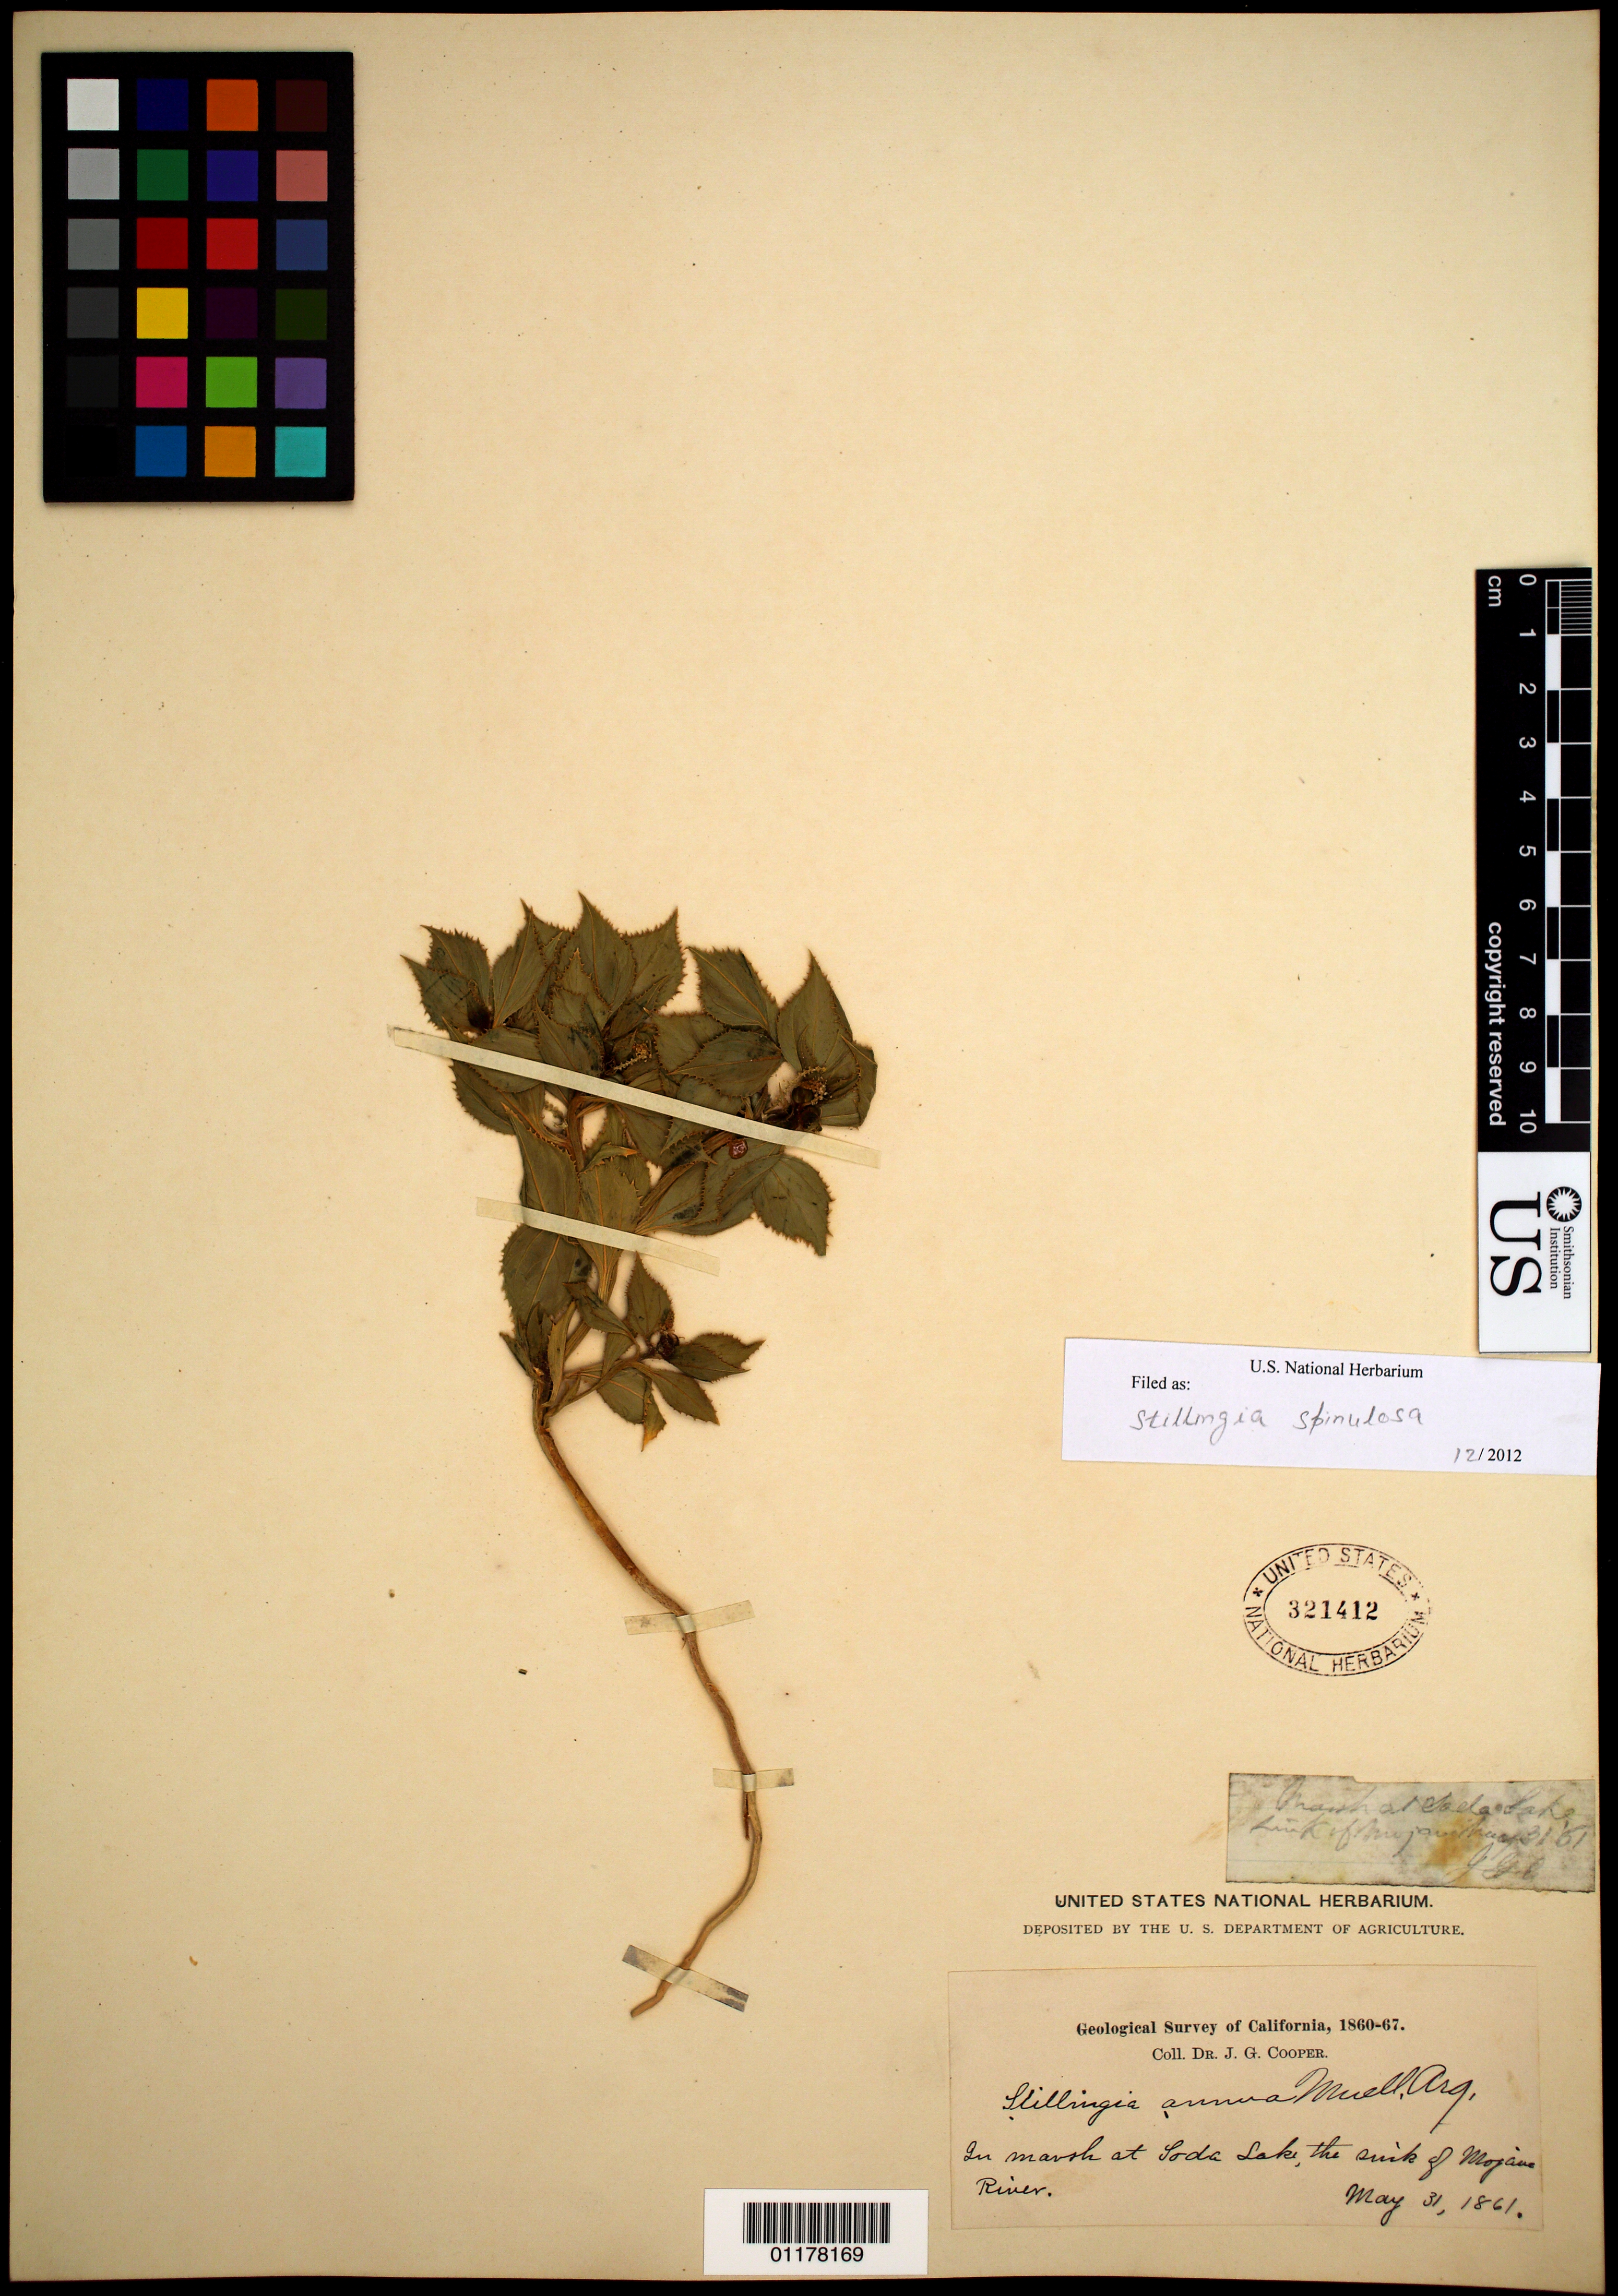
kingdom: Plantae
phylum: Tracheophyta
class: Magnoliopsida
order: Malpighiales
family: Euphorbiaceae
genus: Stillingia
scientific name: Stillingia spinulosa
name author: Torr.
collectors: J. G. Cooper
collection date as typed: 31 May 1861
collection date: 1861-05-31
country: United States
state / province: California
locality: At Soda Lake, the sink of the Mojave River.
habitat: In marsh.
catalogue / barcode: US 321412